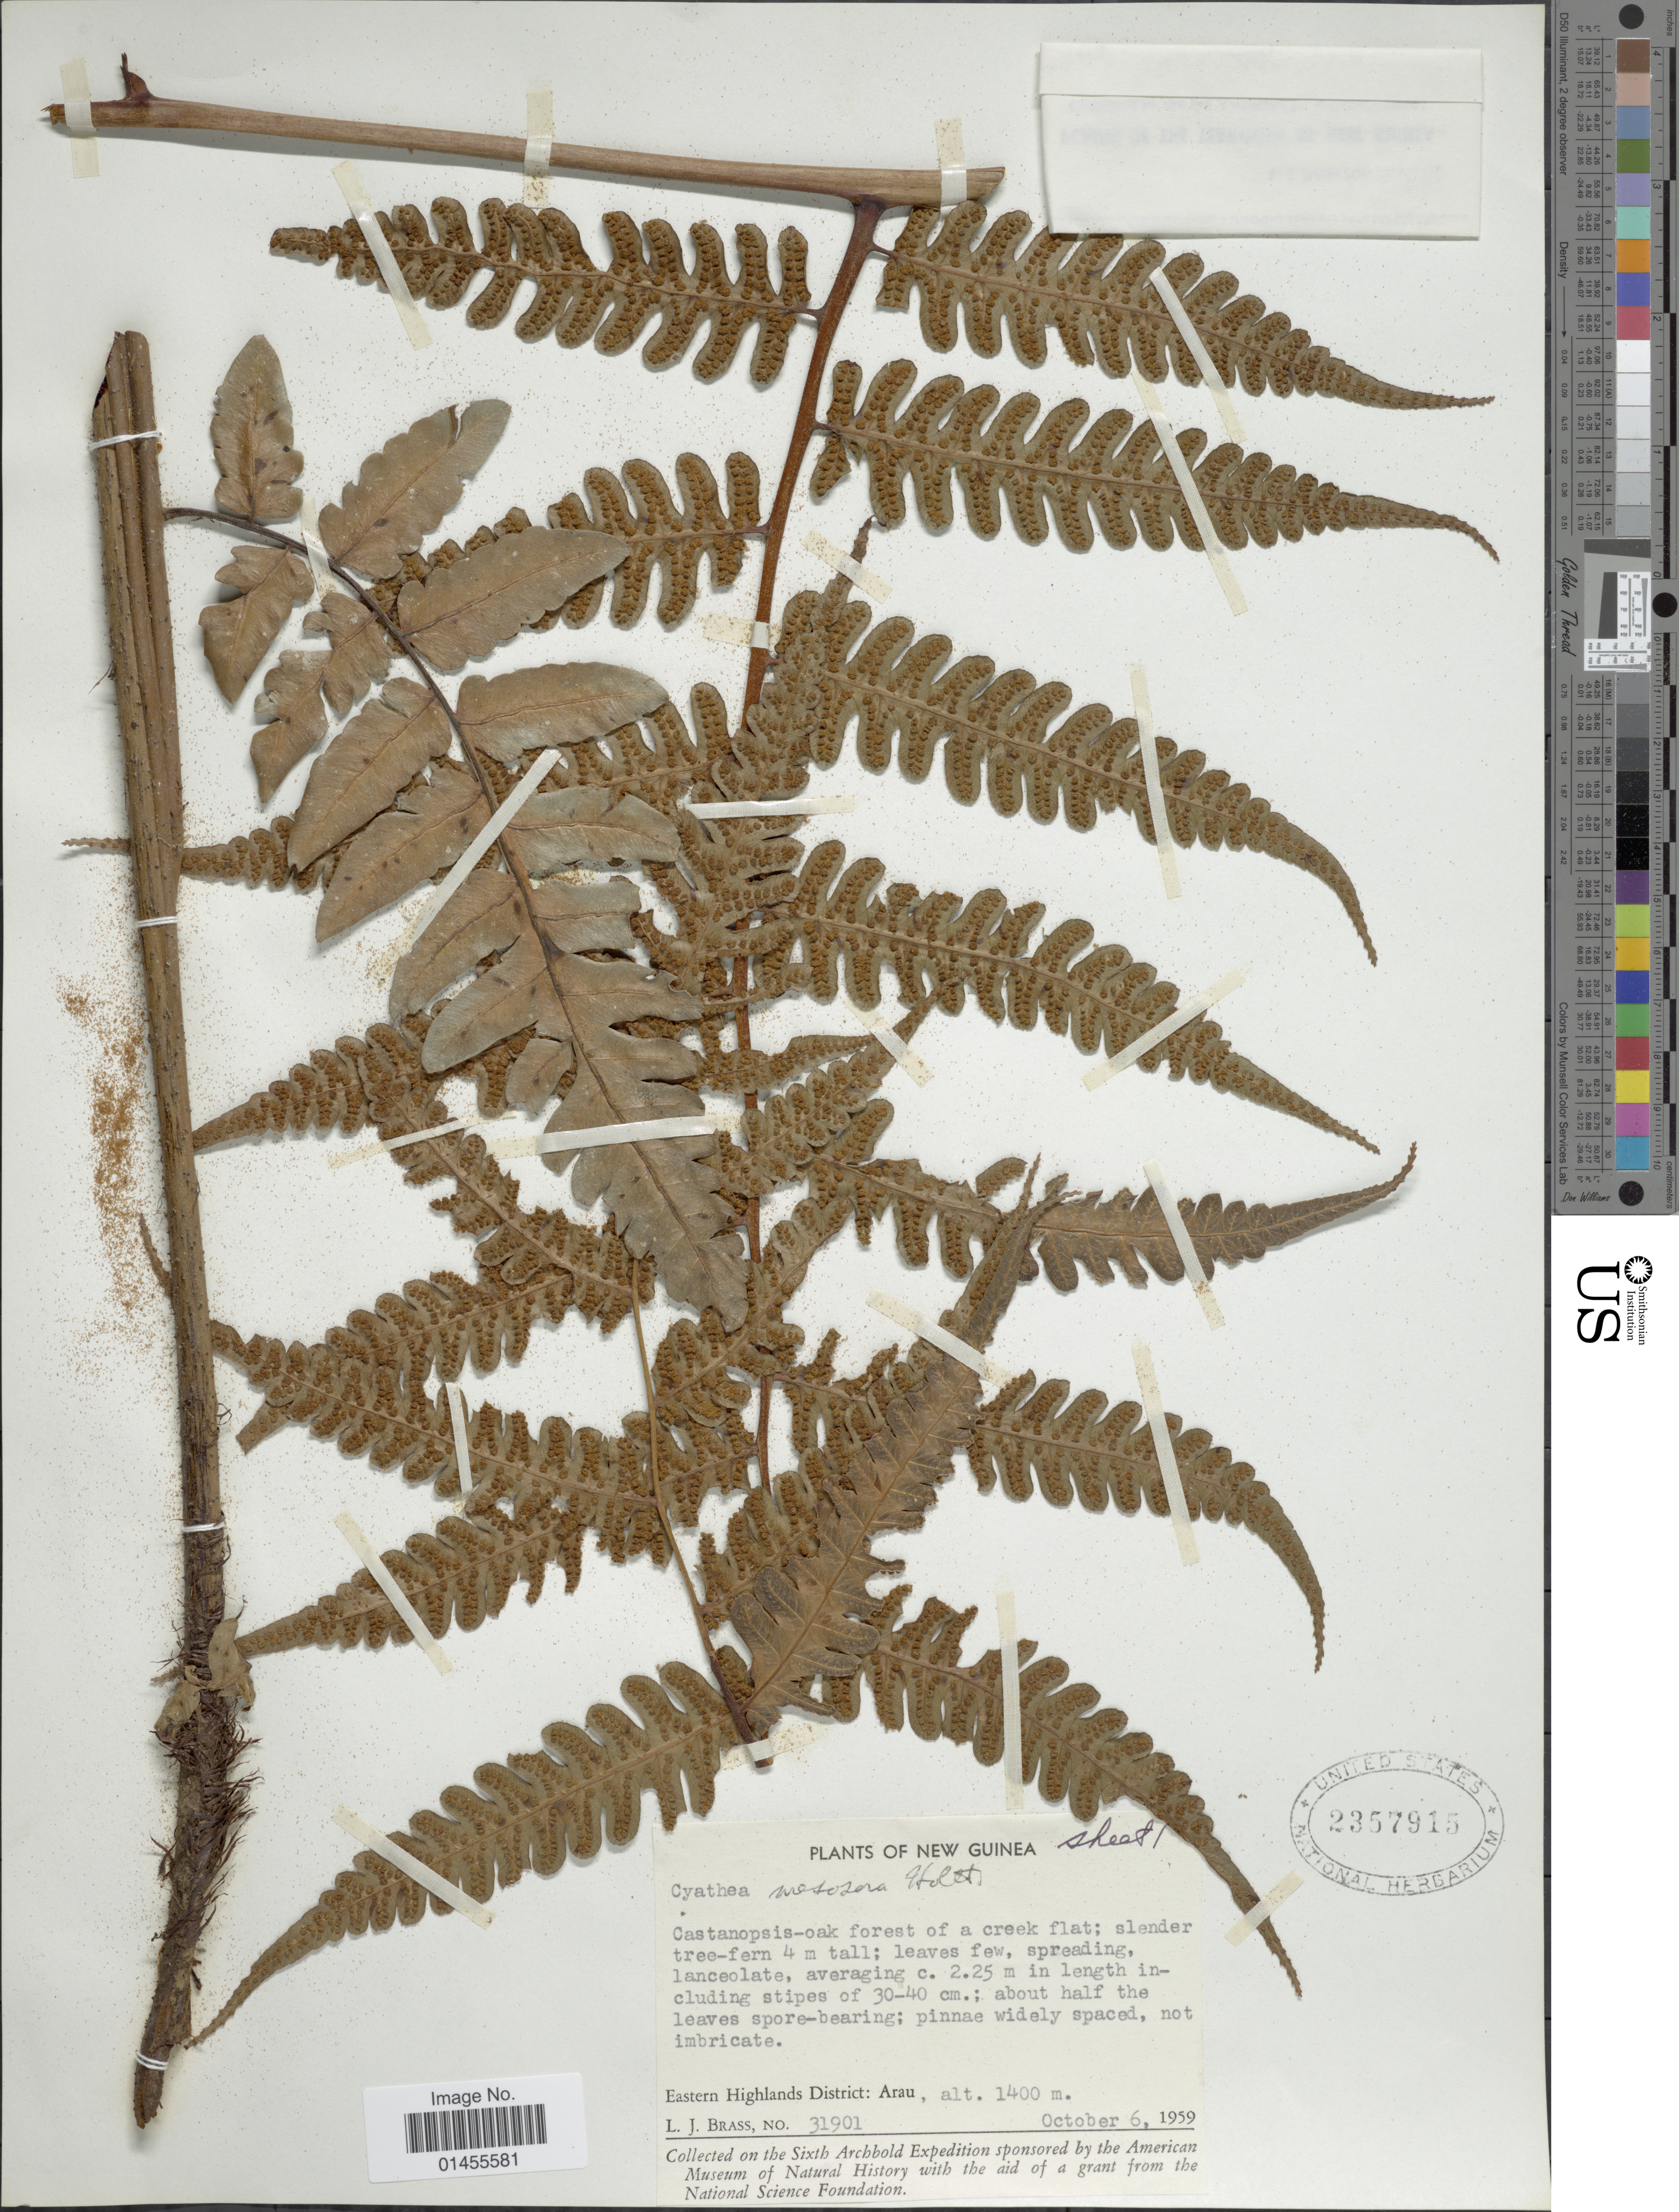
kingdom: Plantae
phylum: Tracheophyta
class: Polypodiopsida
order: Cyatheales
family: Cyatheaceae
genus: Alsophila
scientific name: Alsophila mesosora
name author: (Holttum) R.M. Tryon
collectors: L. J. Brass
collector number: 31901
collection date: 1959-10-06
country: Papua New Guinea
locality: New Guinea. Eastern Highlands District: Arau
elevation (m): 1400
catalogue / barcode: US 2357915